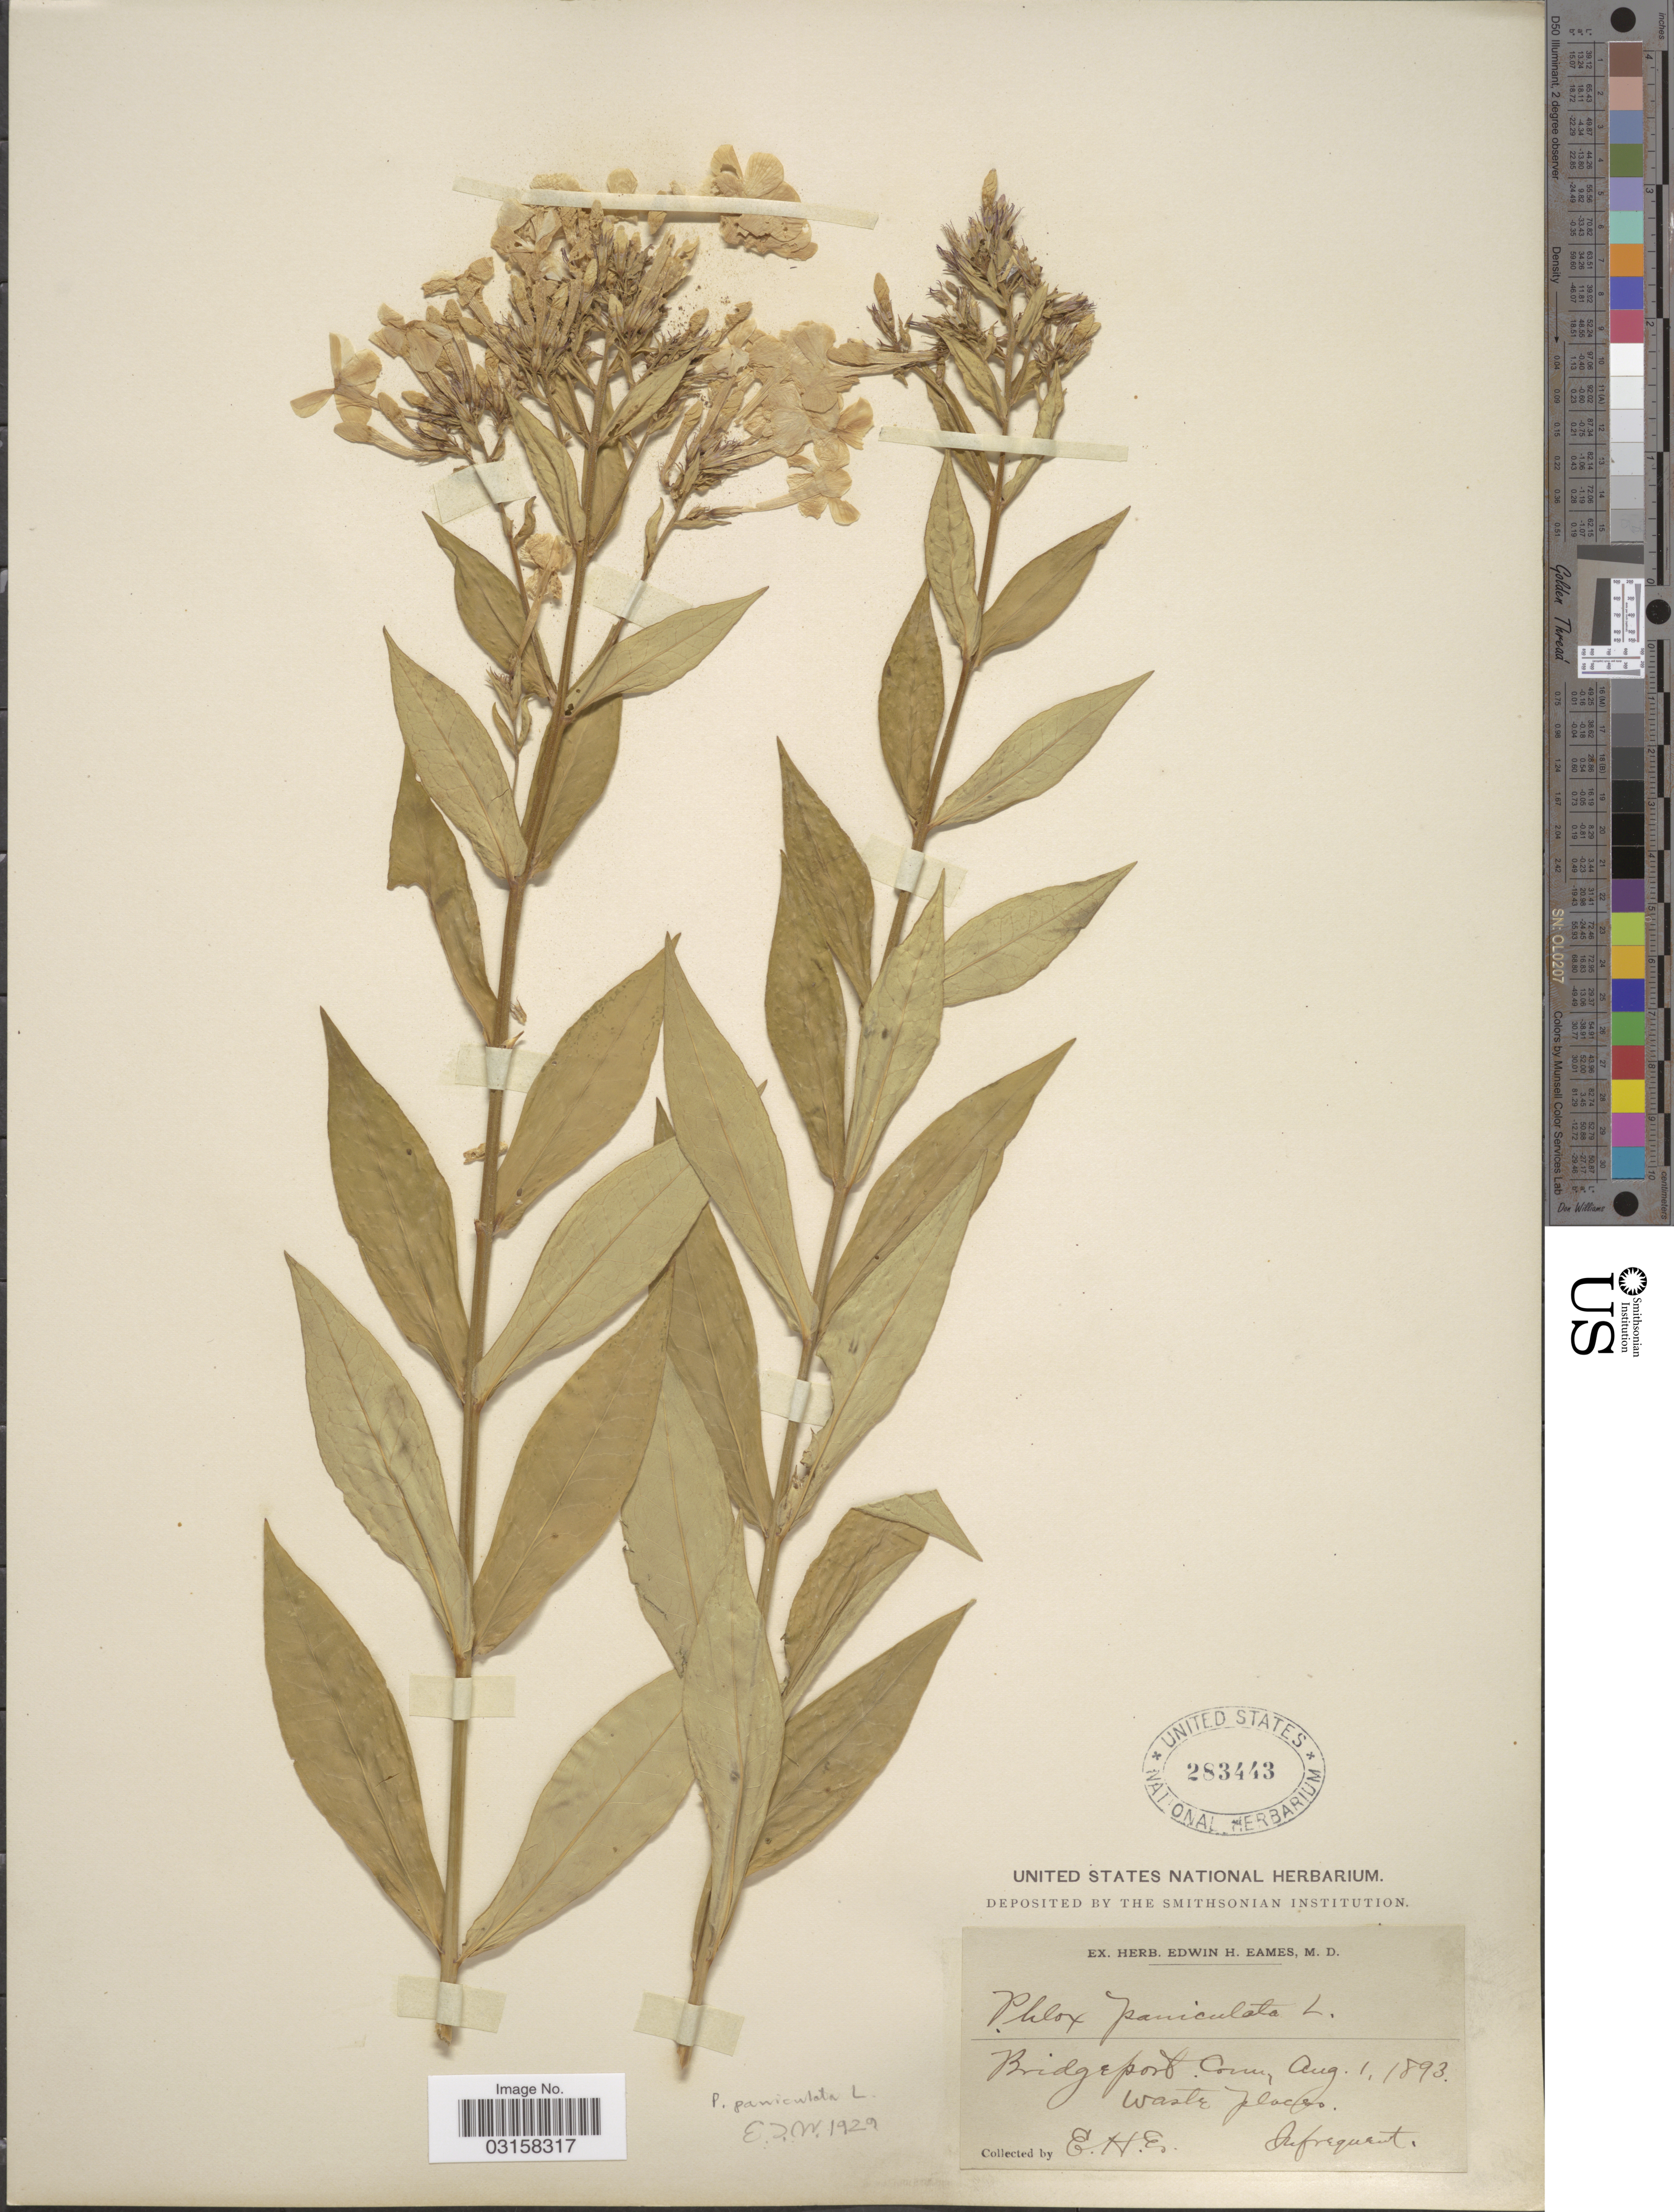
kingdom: Plantae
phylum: Tracheophyta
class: Magnoliopsida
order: Ericales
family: Polemoniaceae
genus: Phlox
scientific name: Phlox paniculata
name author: L.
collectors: E. H. Eames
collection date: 1893-08-01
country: United States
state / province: Connecticut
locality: Bridgeport. Conn.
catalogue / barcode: US 283443